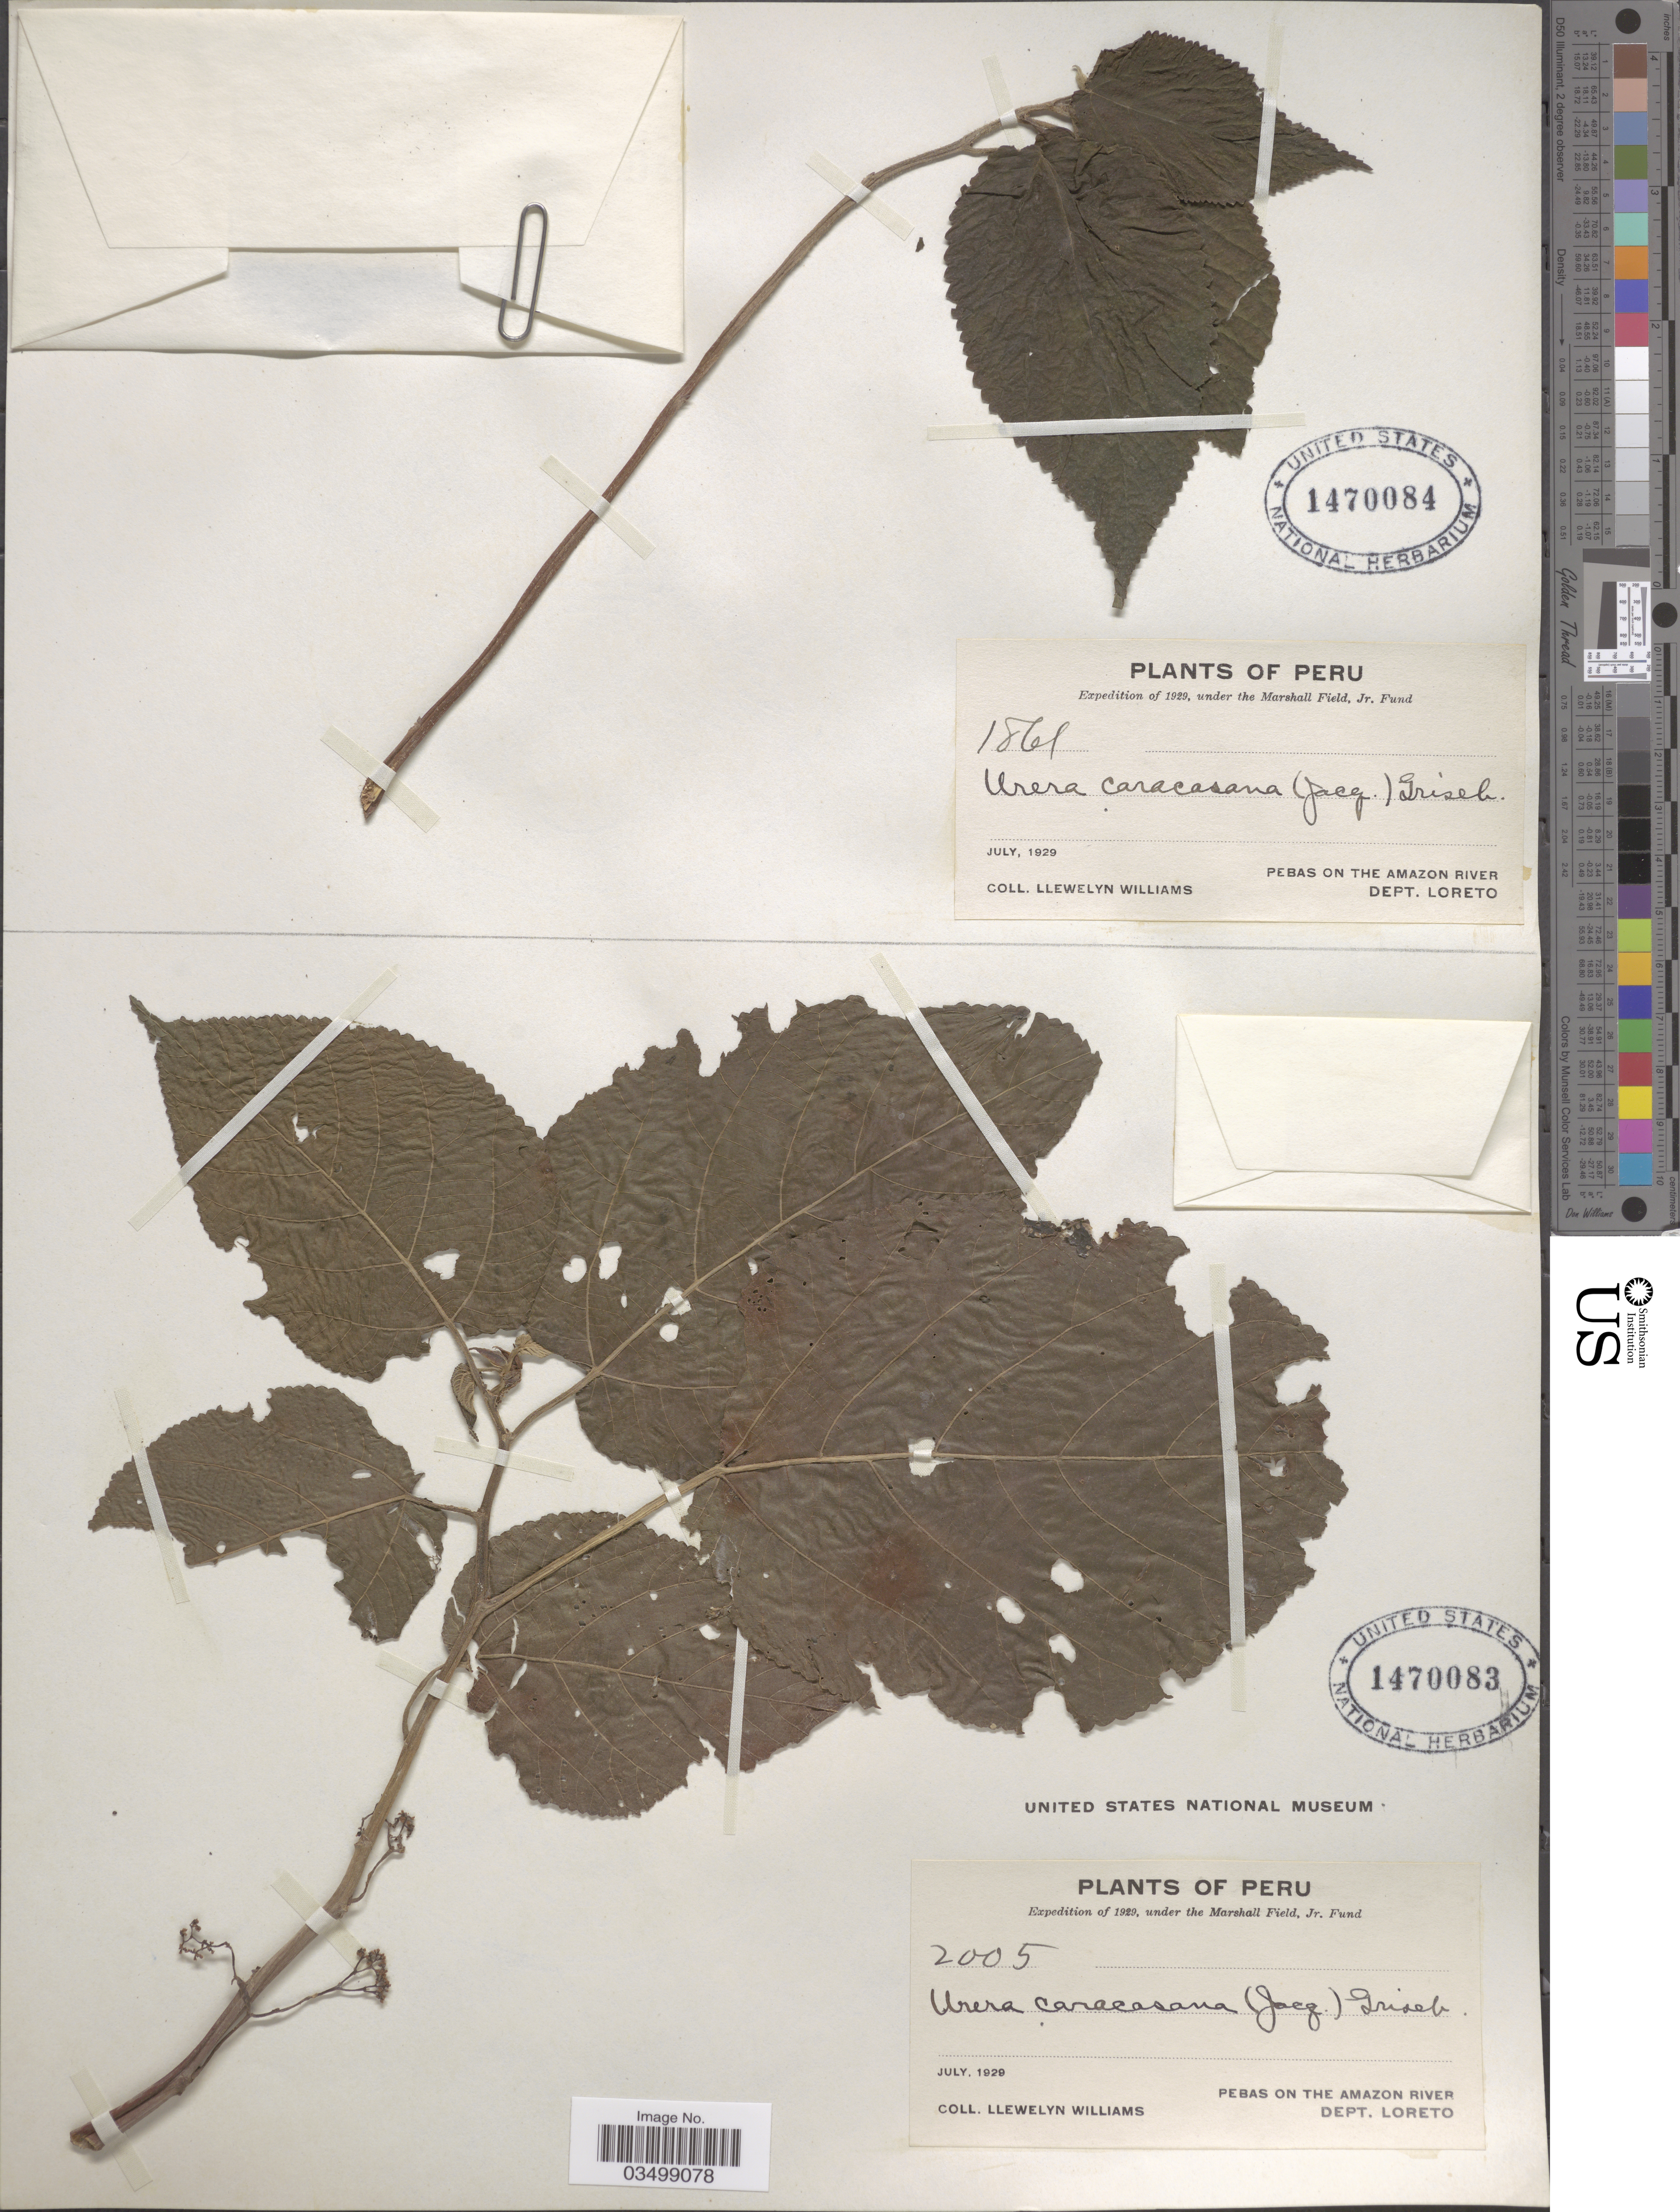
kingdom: Plantae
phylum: Tracheophyta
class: Magnoliopsida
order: Rosales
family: Urticaceae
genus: Urera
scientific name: Urera caracasana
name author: (Jacq.) Gaudich. ex Griseb.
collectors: Ll. Williams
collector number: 1861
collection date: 1929-07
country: Peru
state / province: Loreto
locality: Pebas on the Amazon River. Dept. Loreto.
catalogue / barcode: US 1470084